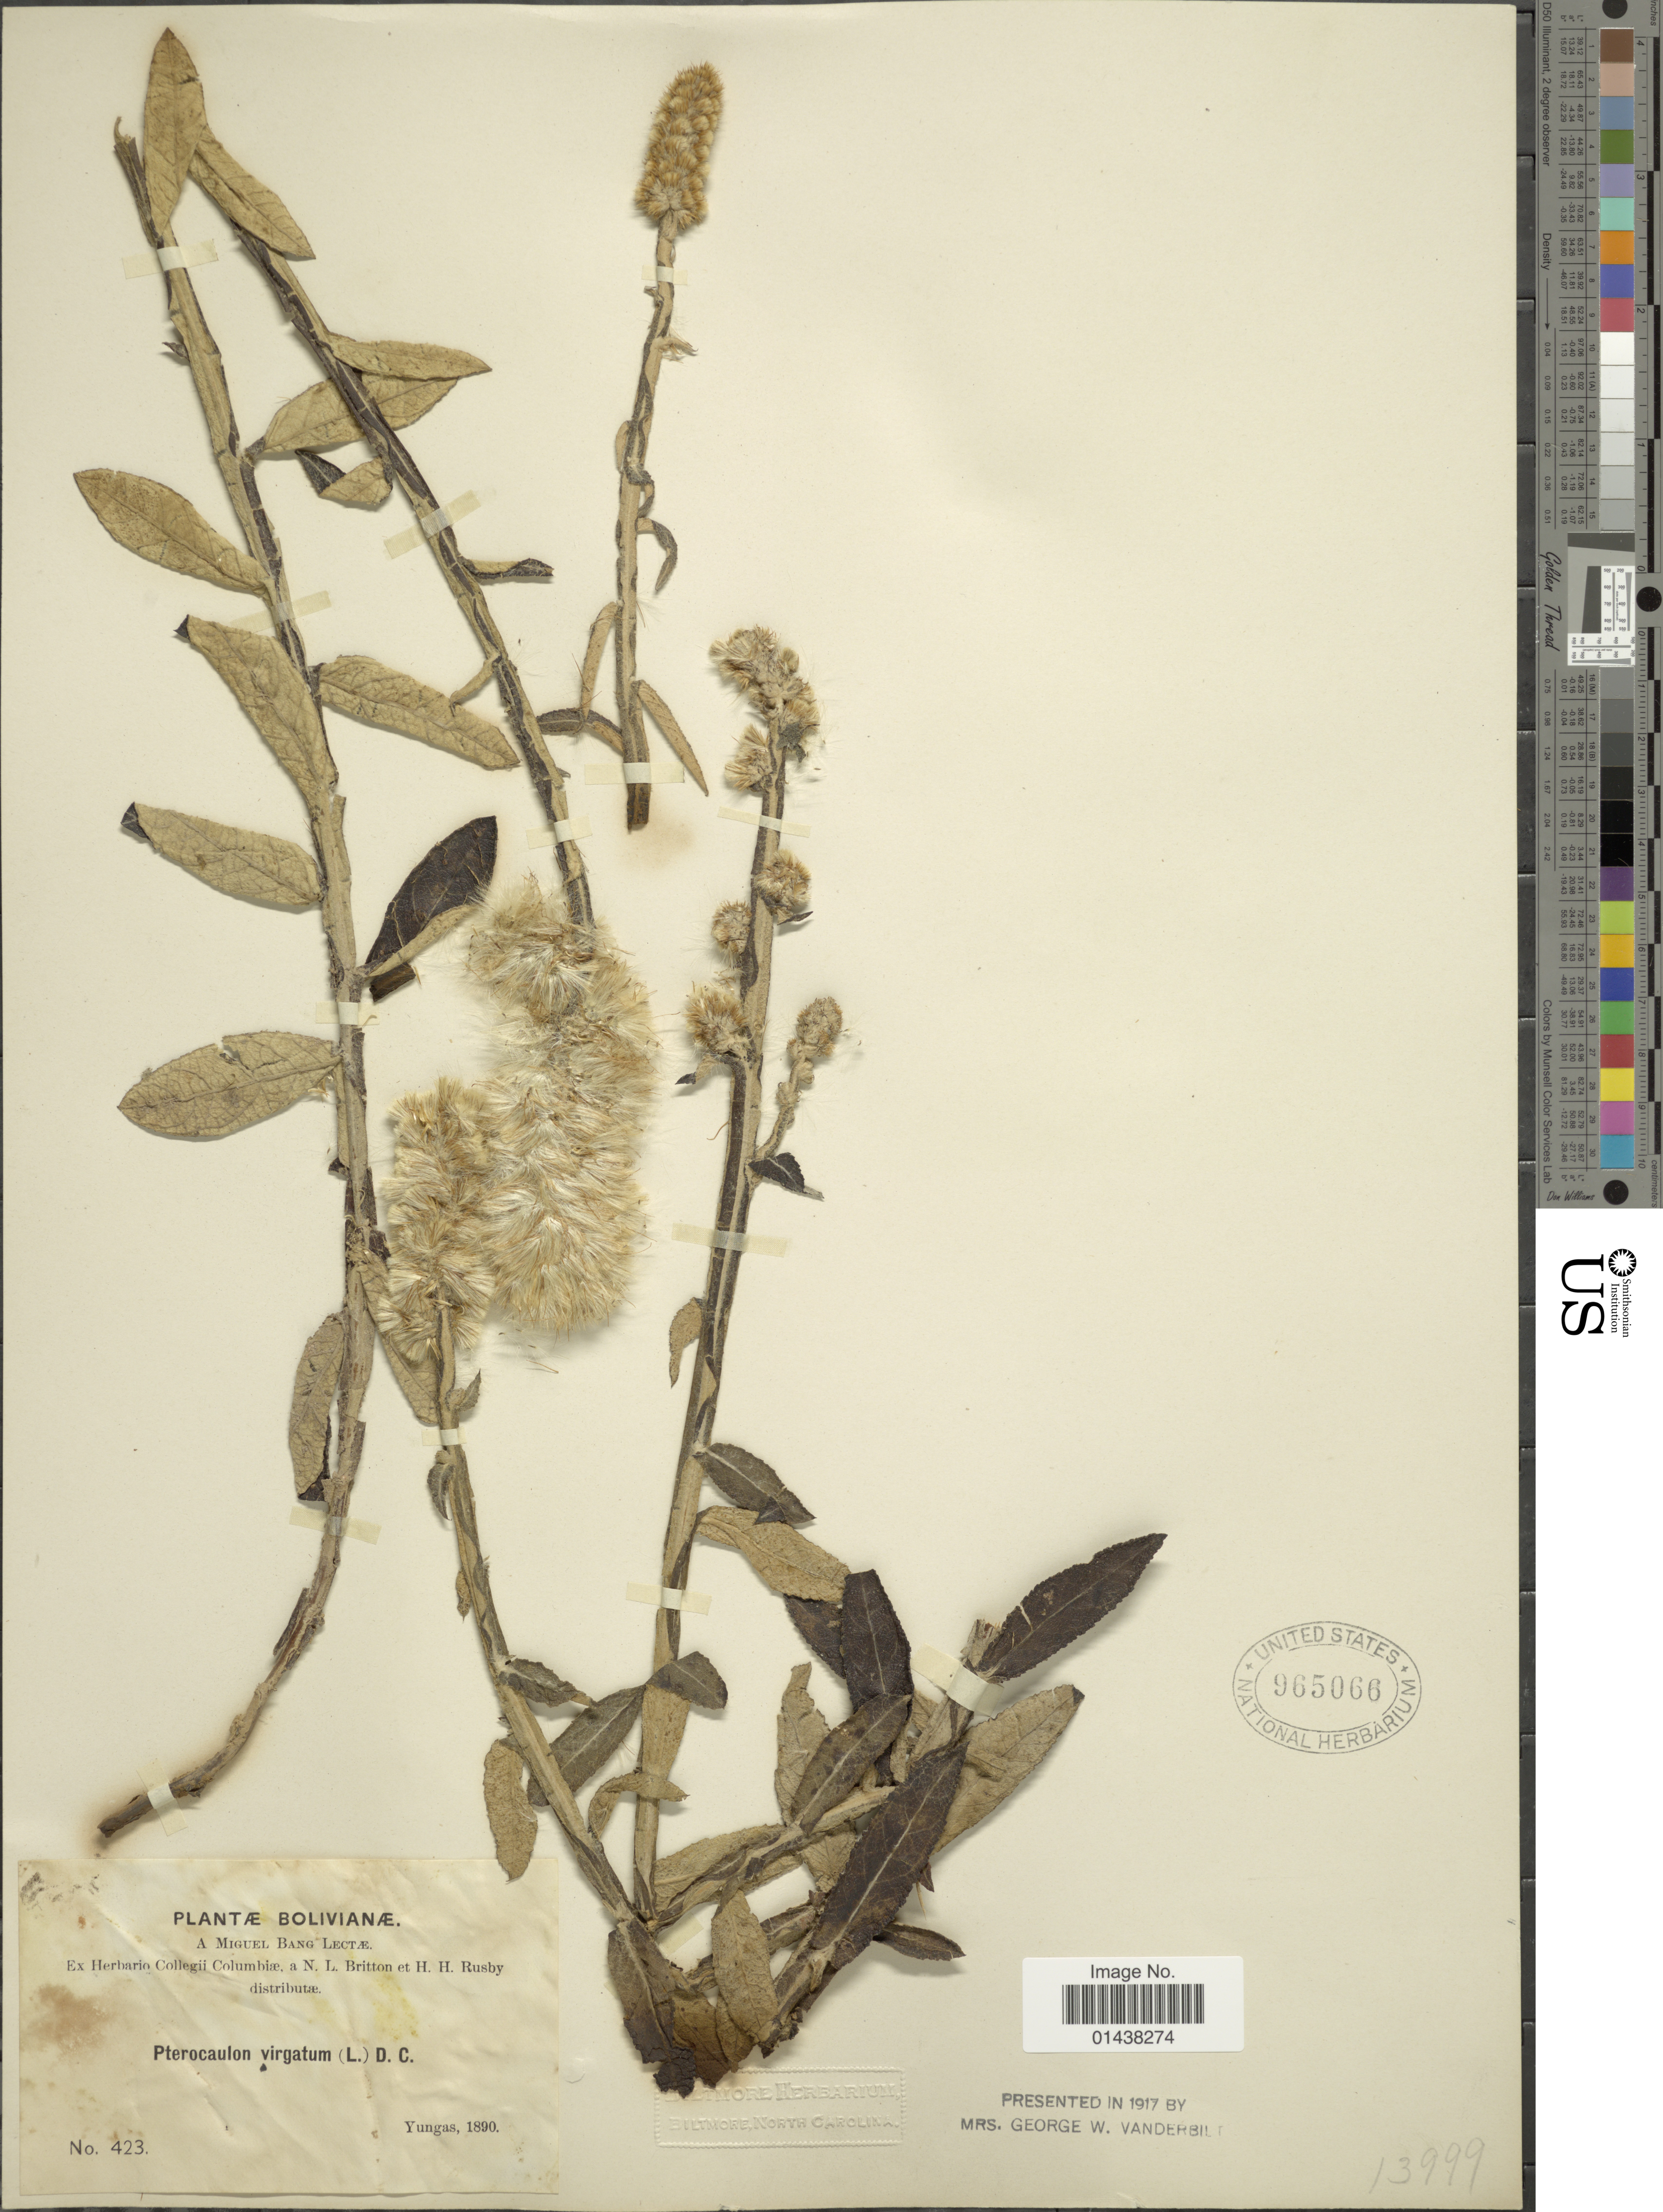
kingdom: Plantae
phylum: Tracheophyta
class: Magnoliopsida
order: Asterales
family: Asteraceae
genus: Pterocaulon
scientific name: Pterocaulon virgatum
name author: (L.) DC.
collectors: M. Bang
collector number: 423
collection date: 1890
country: Bolivia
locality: Yungas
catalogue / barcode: US 965066